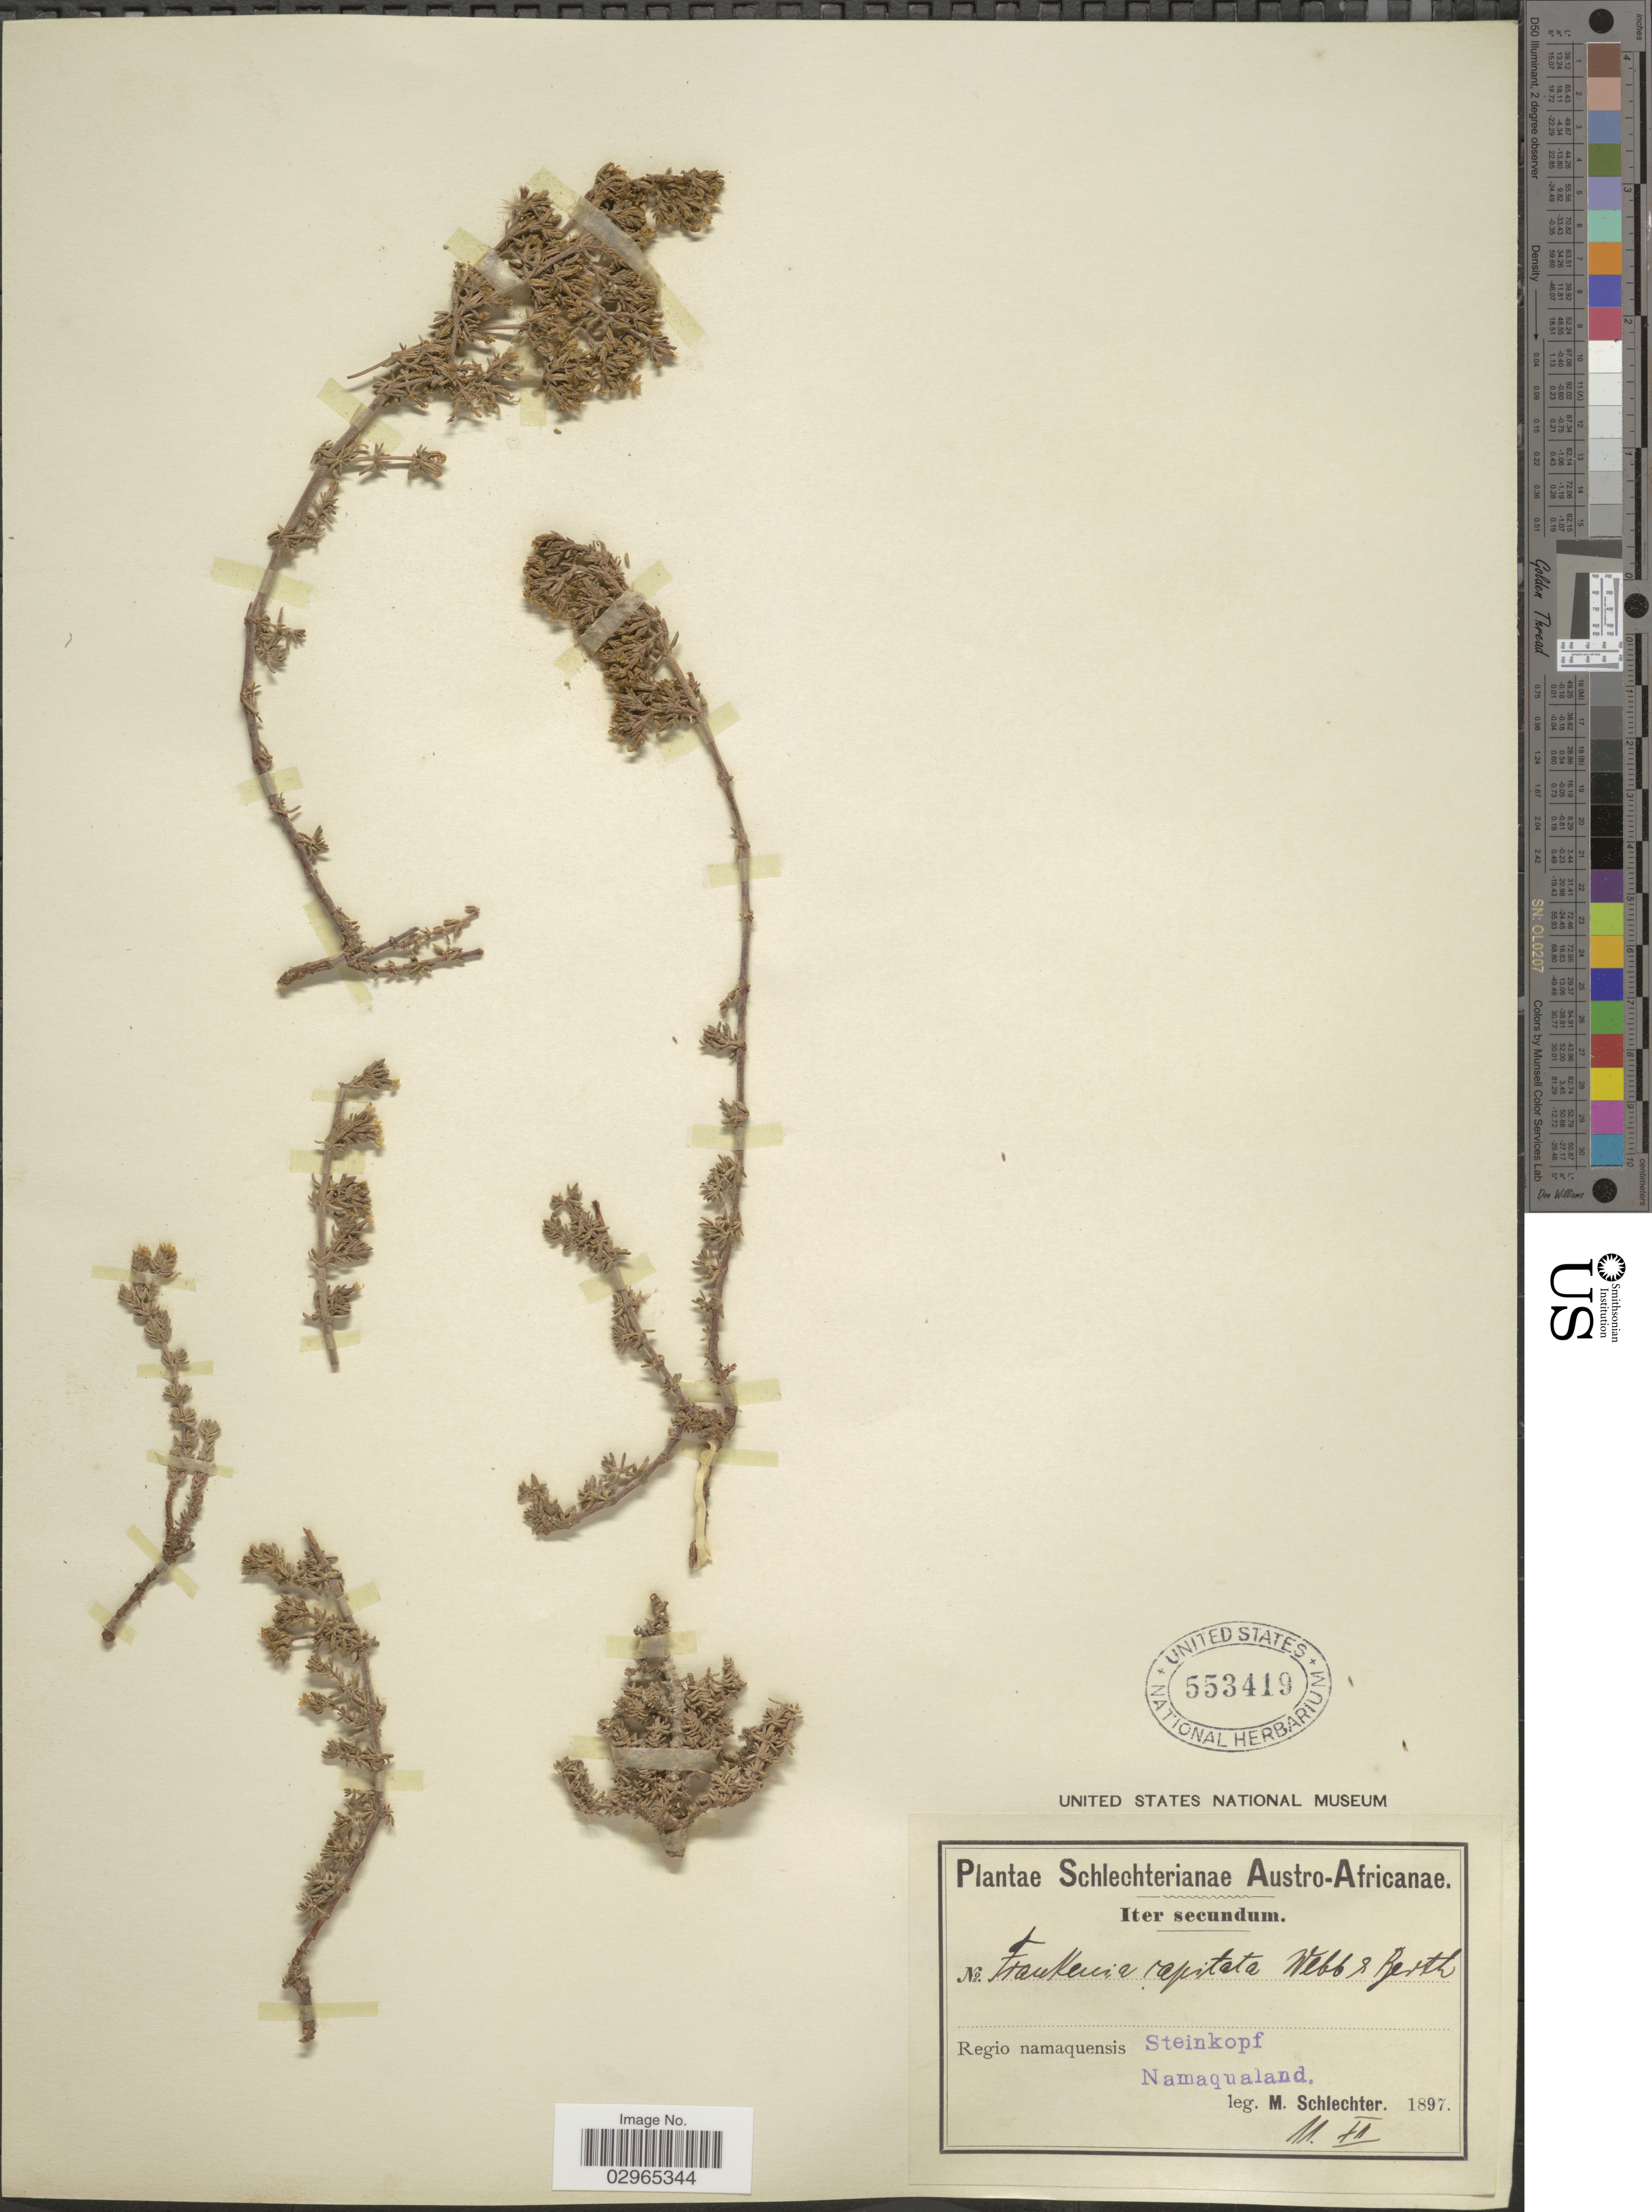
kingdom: Plantae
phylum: Tracheophyta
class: Magnoliopsida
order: Caryophyllales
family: Frankeniaceae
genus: Frankenia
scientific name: Frankenia capitata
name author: Webb & Berthel.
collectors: M. Schlechter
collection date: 1897-11-11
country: South Africa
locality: Austro-Africanae. Regio namaquensis. Steinkopf, Namaqualand.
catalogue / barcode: US 553419